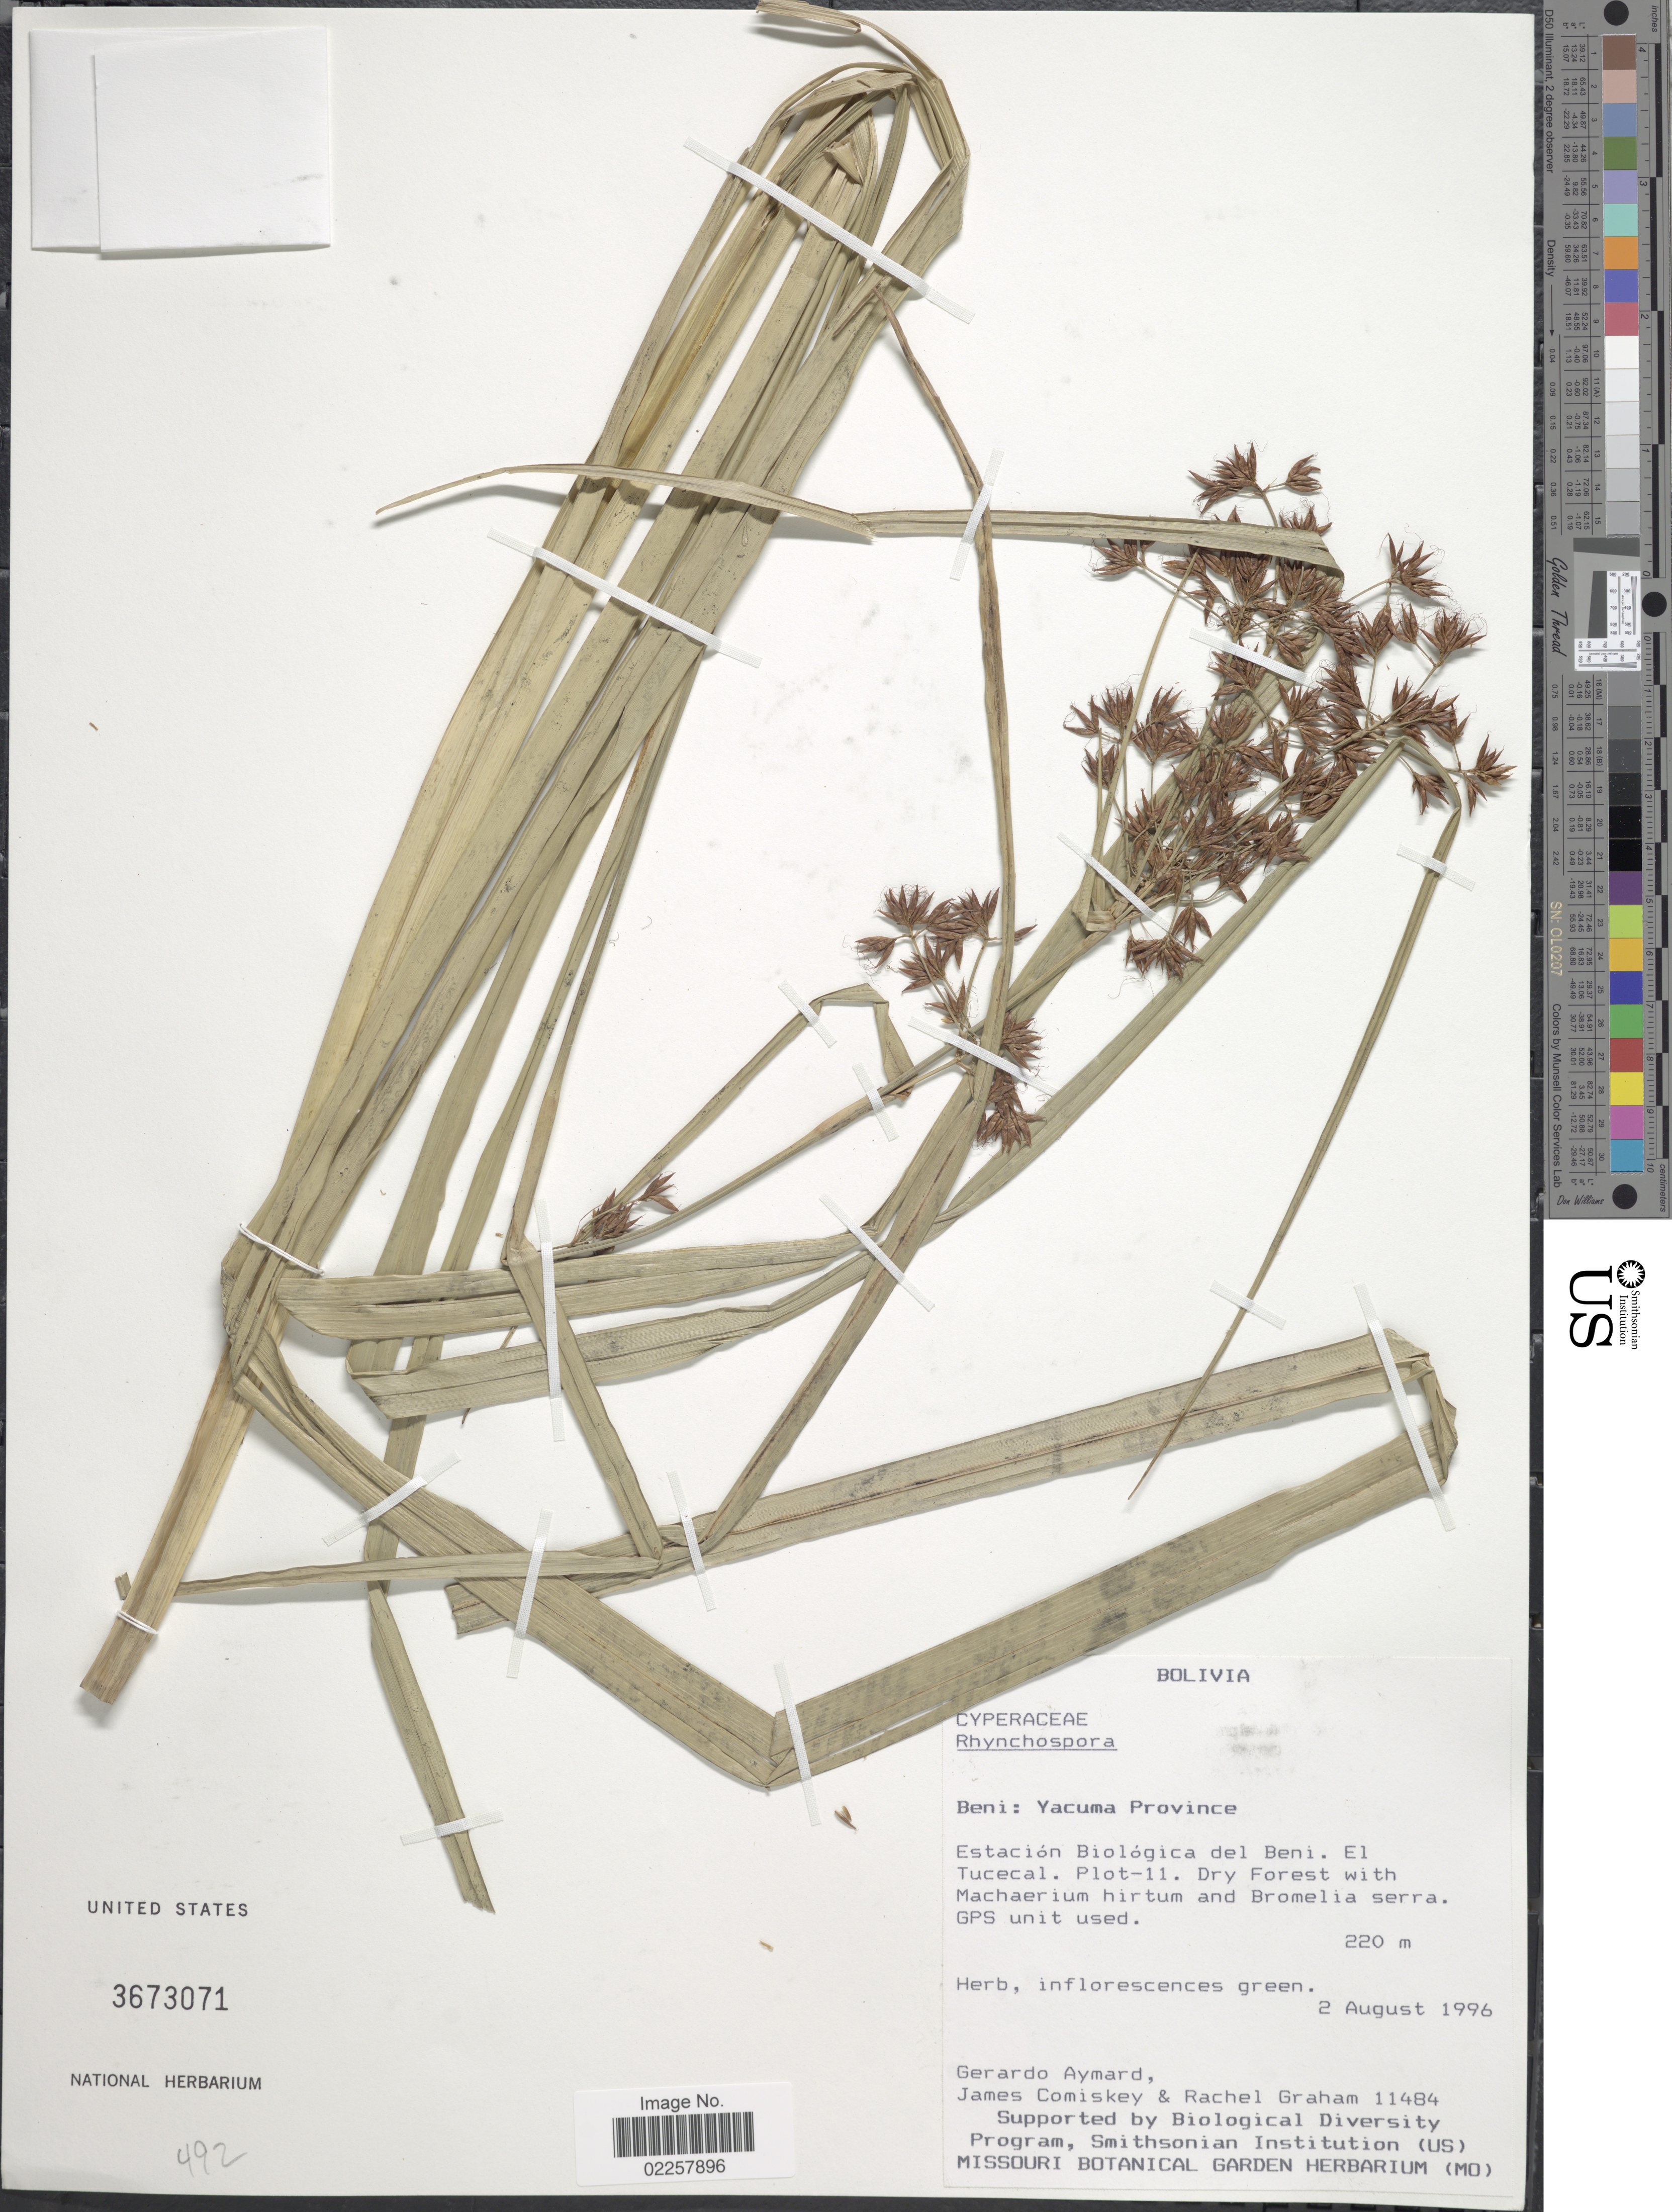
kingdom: Plantae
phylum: Tracheophyta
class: Liliopsida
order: Poales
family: Cyperaceae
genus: Rhynchospora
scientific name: Rhynchospora sp.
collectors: G. A. Aymard, J. A. Comiskey & R. Graham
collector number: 11484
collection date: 1996-08-02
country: Bolivia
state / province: Beni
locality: Beni: Yacuma Province, Estacion Biologica del Beni, El Tucecal, Plot-11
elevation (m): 220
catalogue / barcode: US 3673071